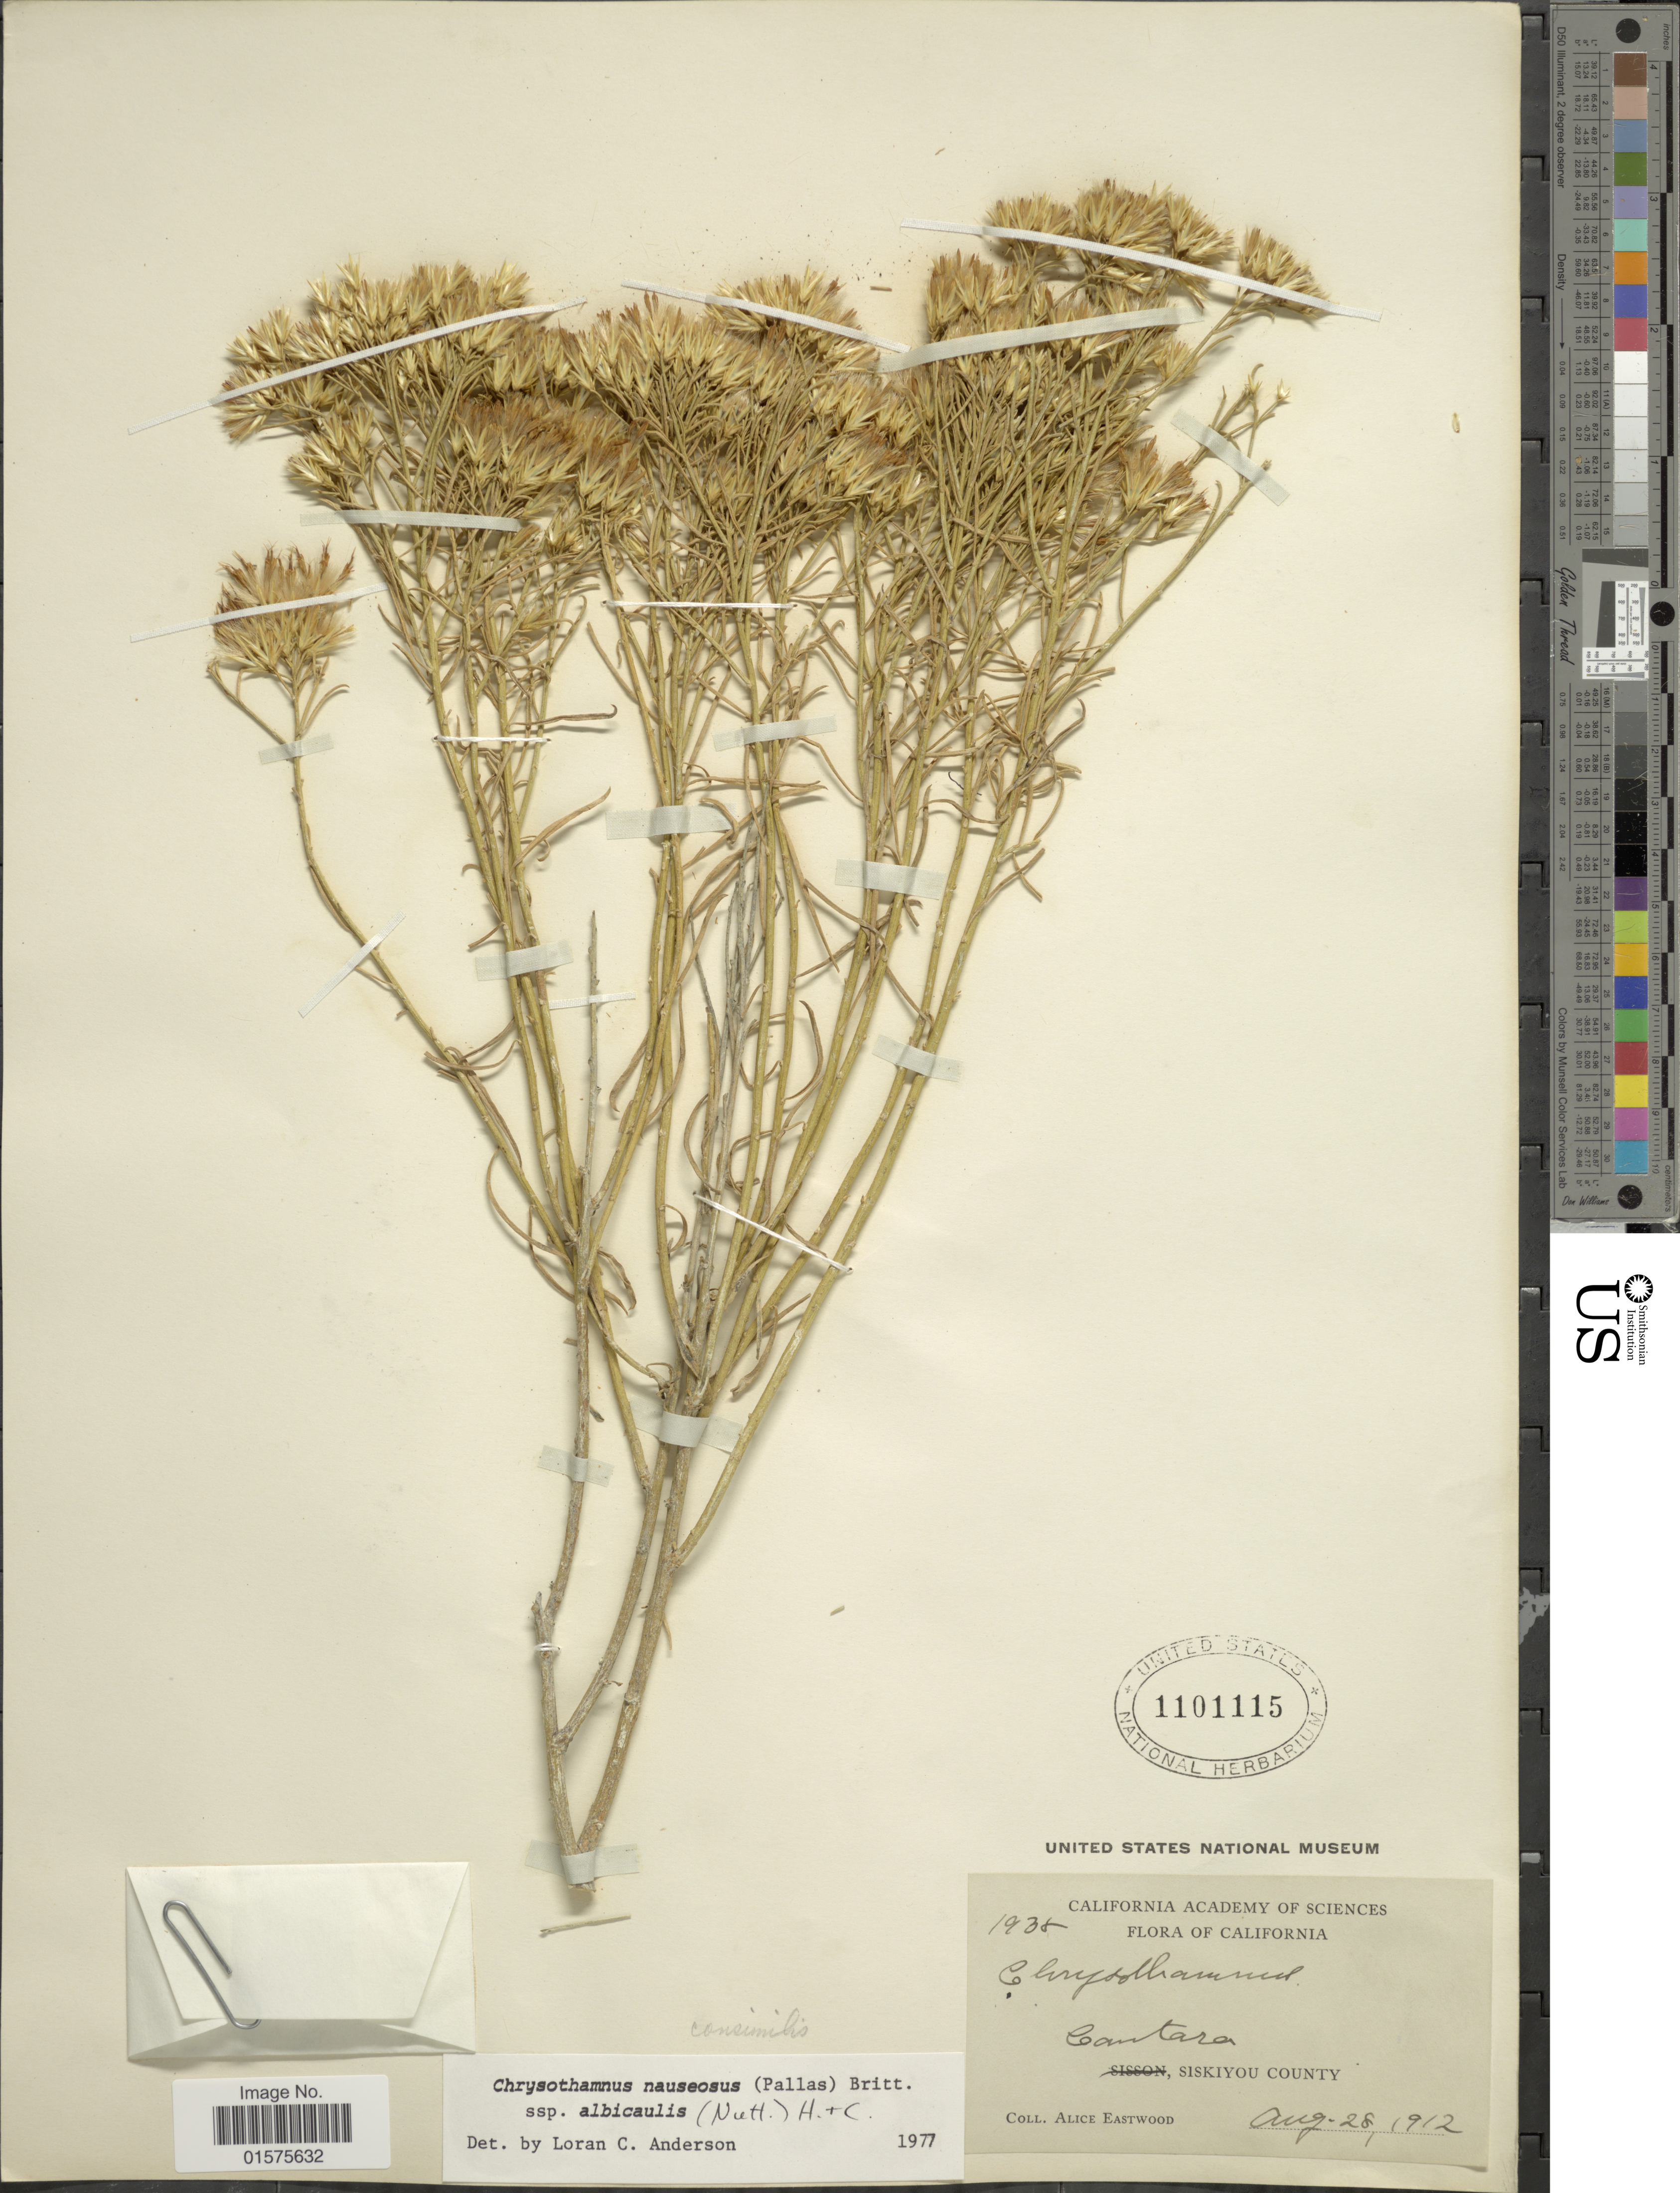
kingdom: Plantae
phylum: Tracheophyta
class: Magnoliopsida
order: Asterales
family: Asteraceae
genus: Ericameria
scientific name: Ericameria nauseosa var. speciosa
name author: (Nutt.) G.L. Nesom & G.I. Baird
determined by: Urbatsch, Lowell E., Curator (LSU), Louisiana State University (UNITED STATES)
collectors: A. Eastwood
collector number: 1938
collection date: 1912-08-28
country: United States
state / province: California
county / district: Siskiyou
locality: Cantara. Siskiyou County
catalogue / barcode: US 1101115